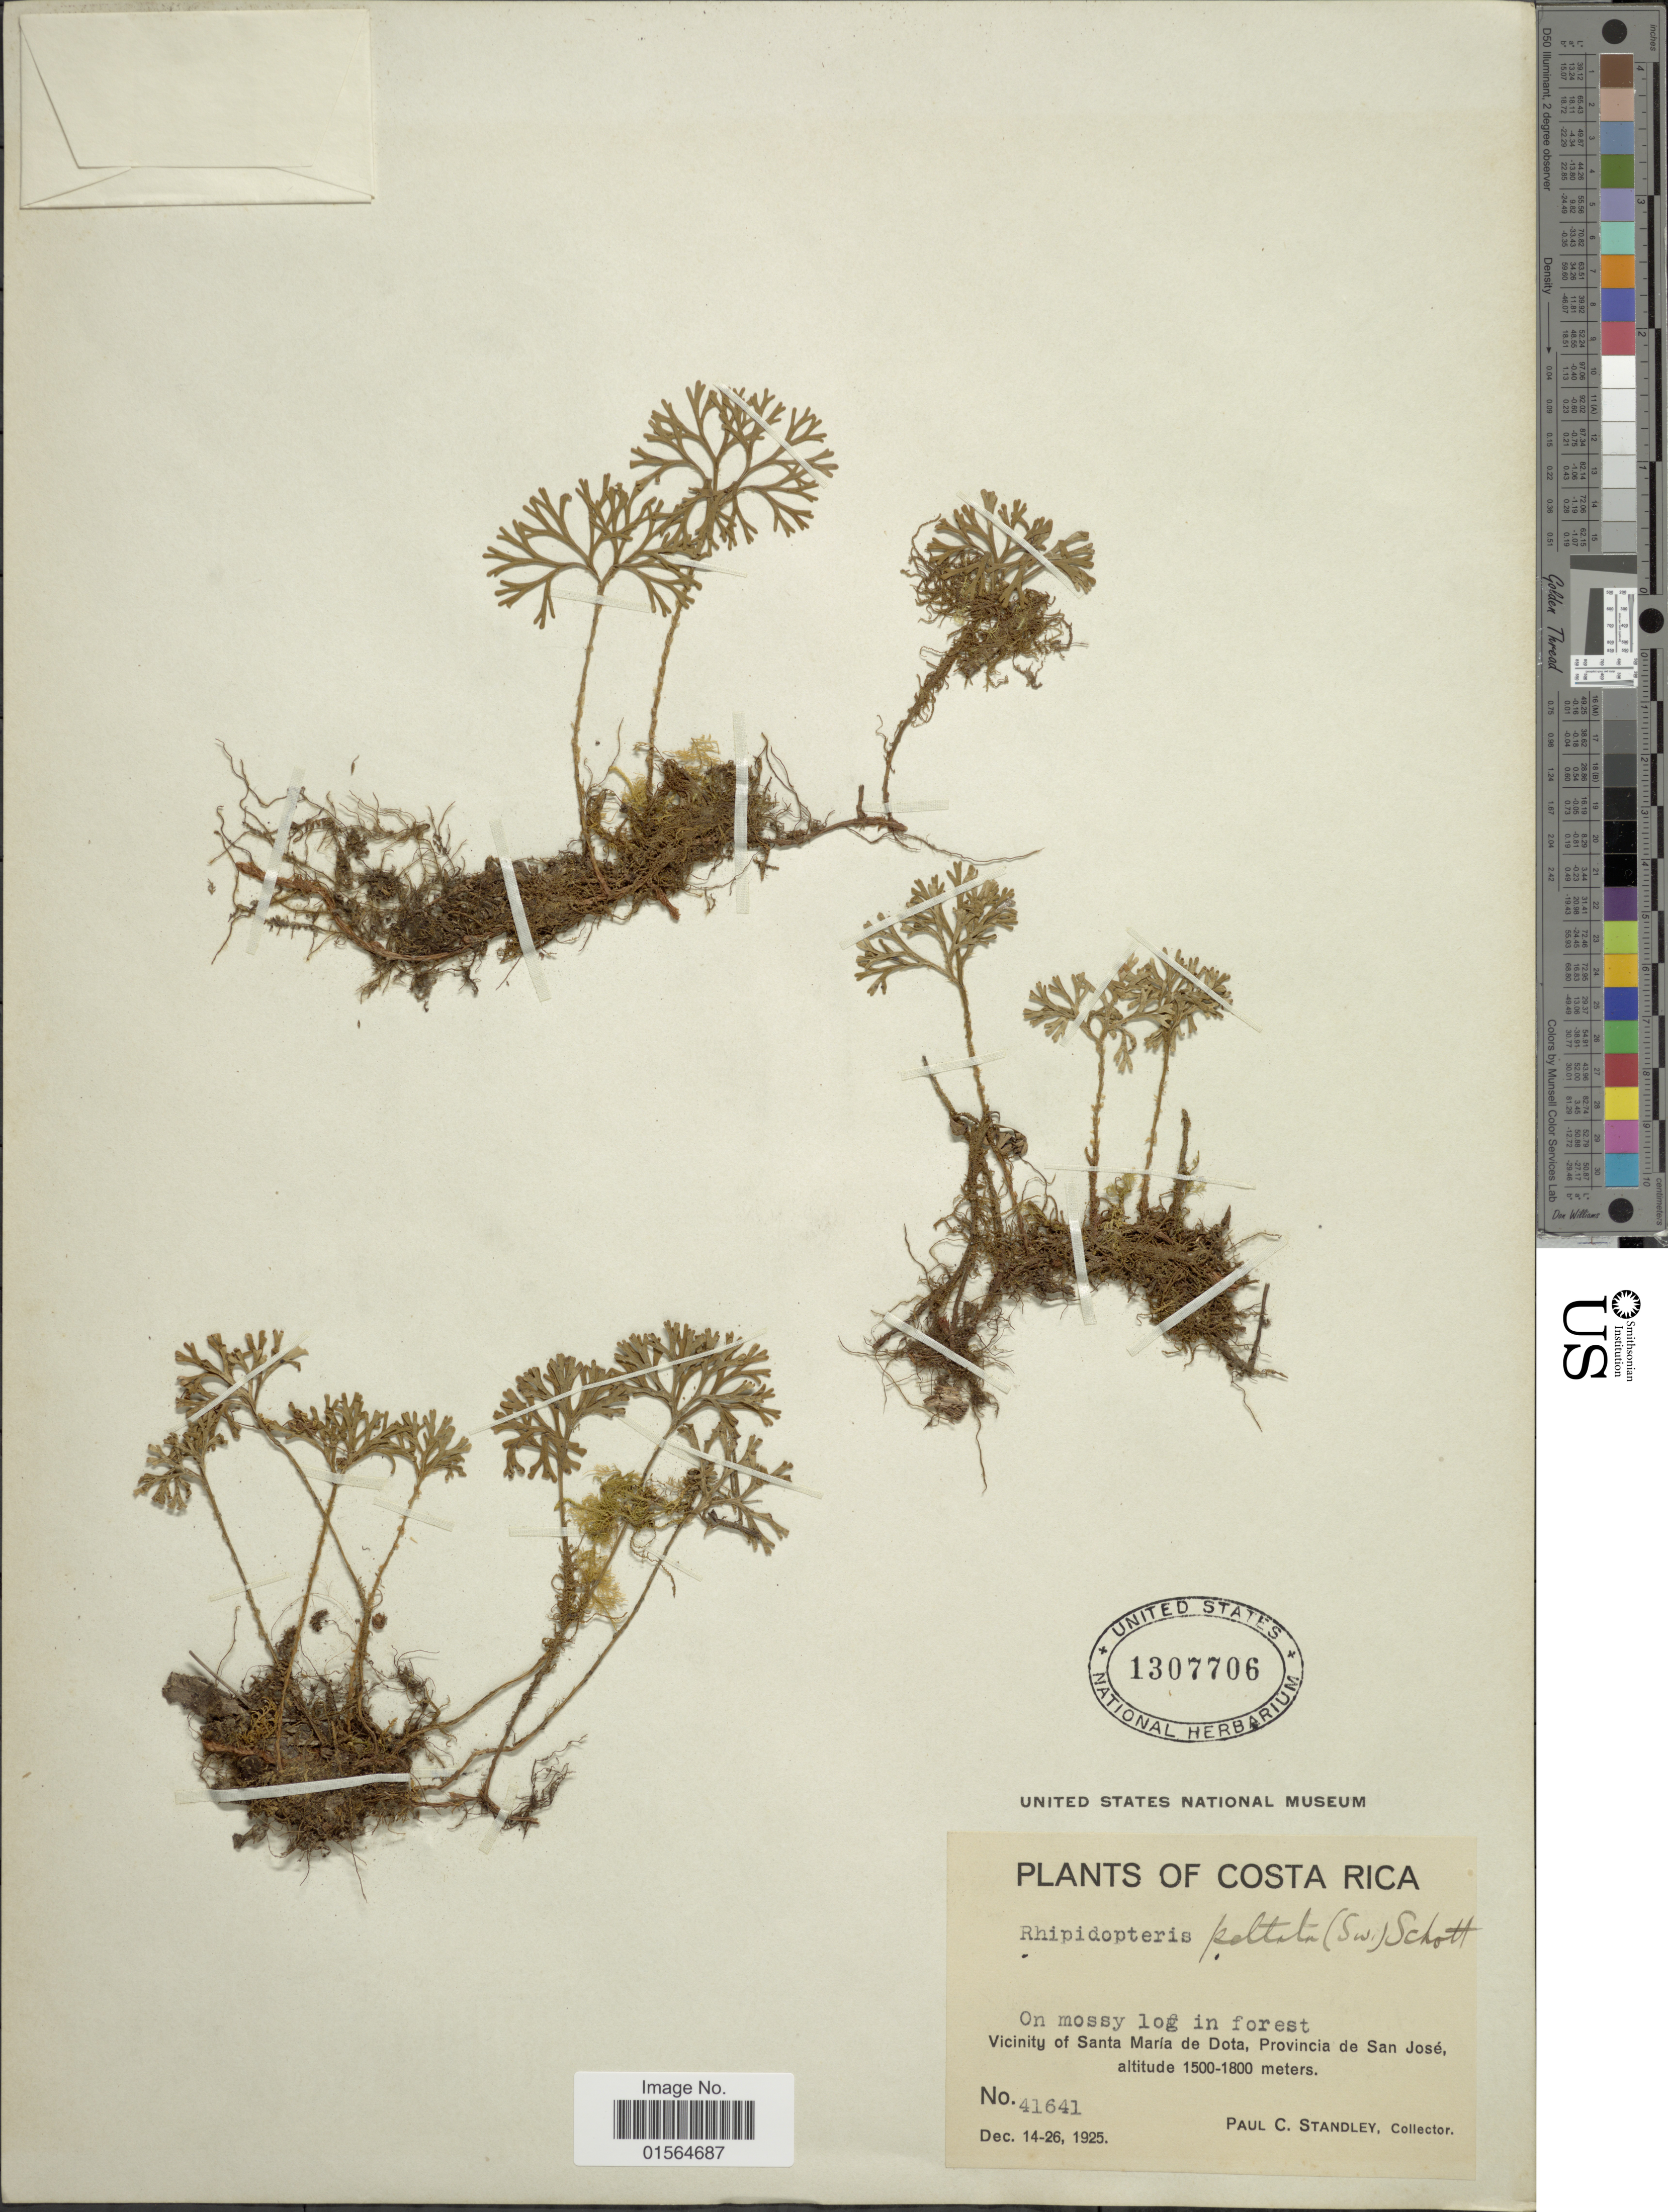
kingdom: Plantae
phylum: Tracheophyta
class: Polypodiopsida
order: Polypodiales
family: Dryopteridaceae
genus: Elaphoglossum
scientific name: Elaphoglossum peltatum f. peltatum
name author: (Sw.) Urb.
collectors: P. C. Standley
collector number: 41641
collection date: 1925-12-14/1925-12-26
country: Costa Rica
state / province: San José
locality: Vicinity of Santa Maria de Dota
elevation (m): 1500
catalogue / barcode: US 1307706